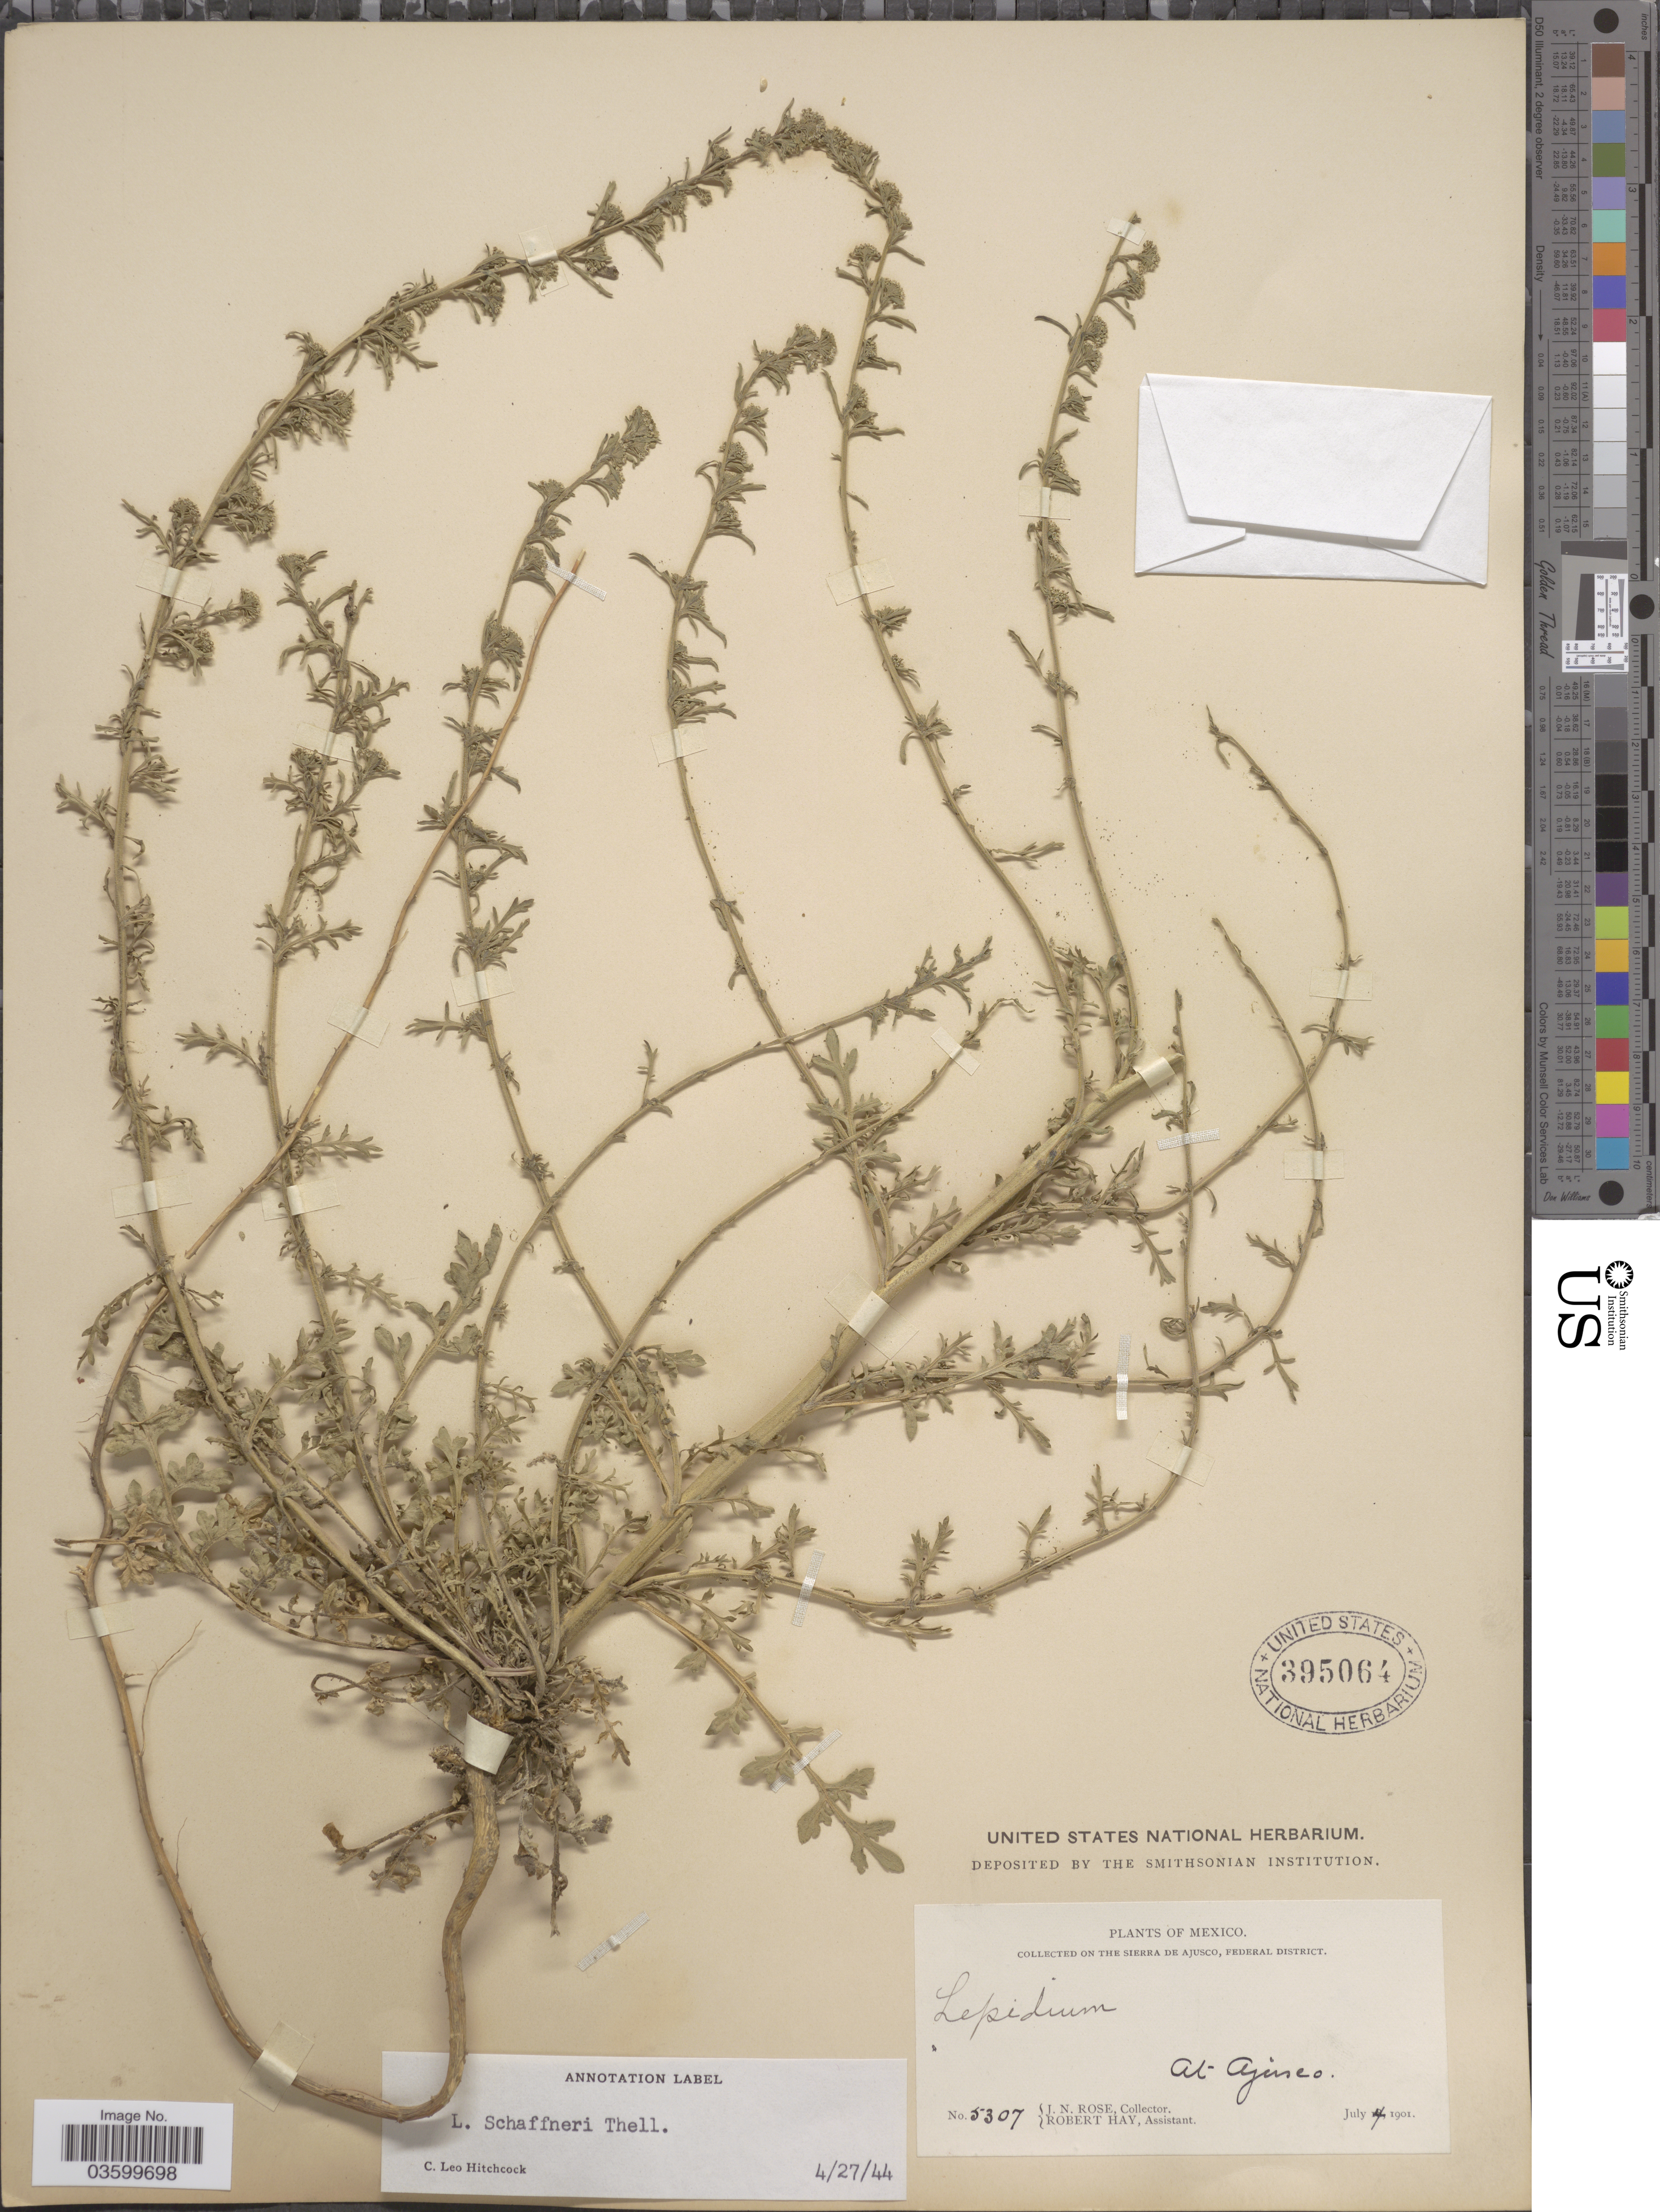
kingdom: Plantae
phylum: Tracheophyta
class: Magnoliopsida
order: Brassicales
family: Brassicaceae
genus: Lepidium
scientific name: Lepidium schaffneri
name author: Thell.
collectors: J. N. Rose & R. Hay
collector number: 5307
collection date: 1901-07-04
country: Mexico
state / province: Distrito Federal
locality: The Sierra de Ajusco, Federal District. At Ajusco.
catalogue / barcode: US 395064